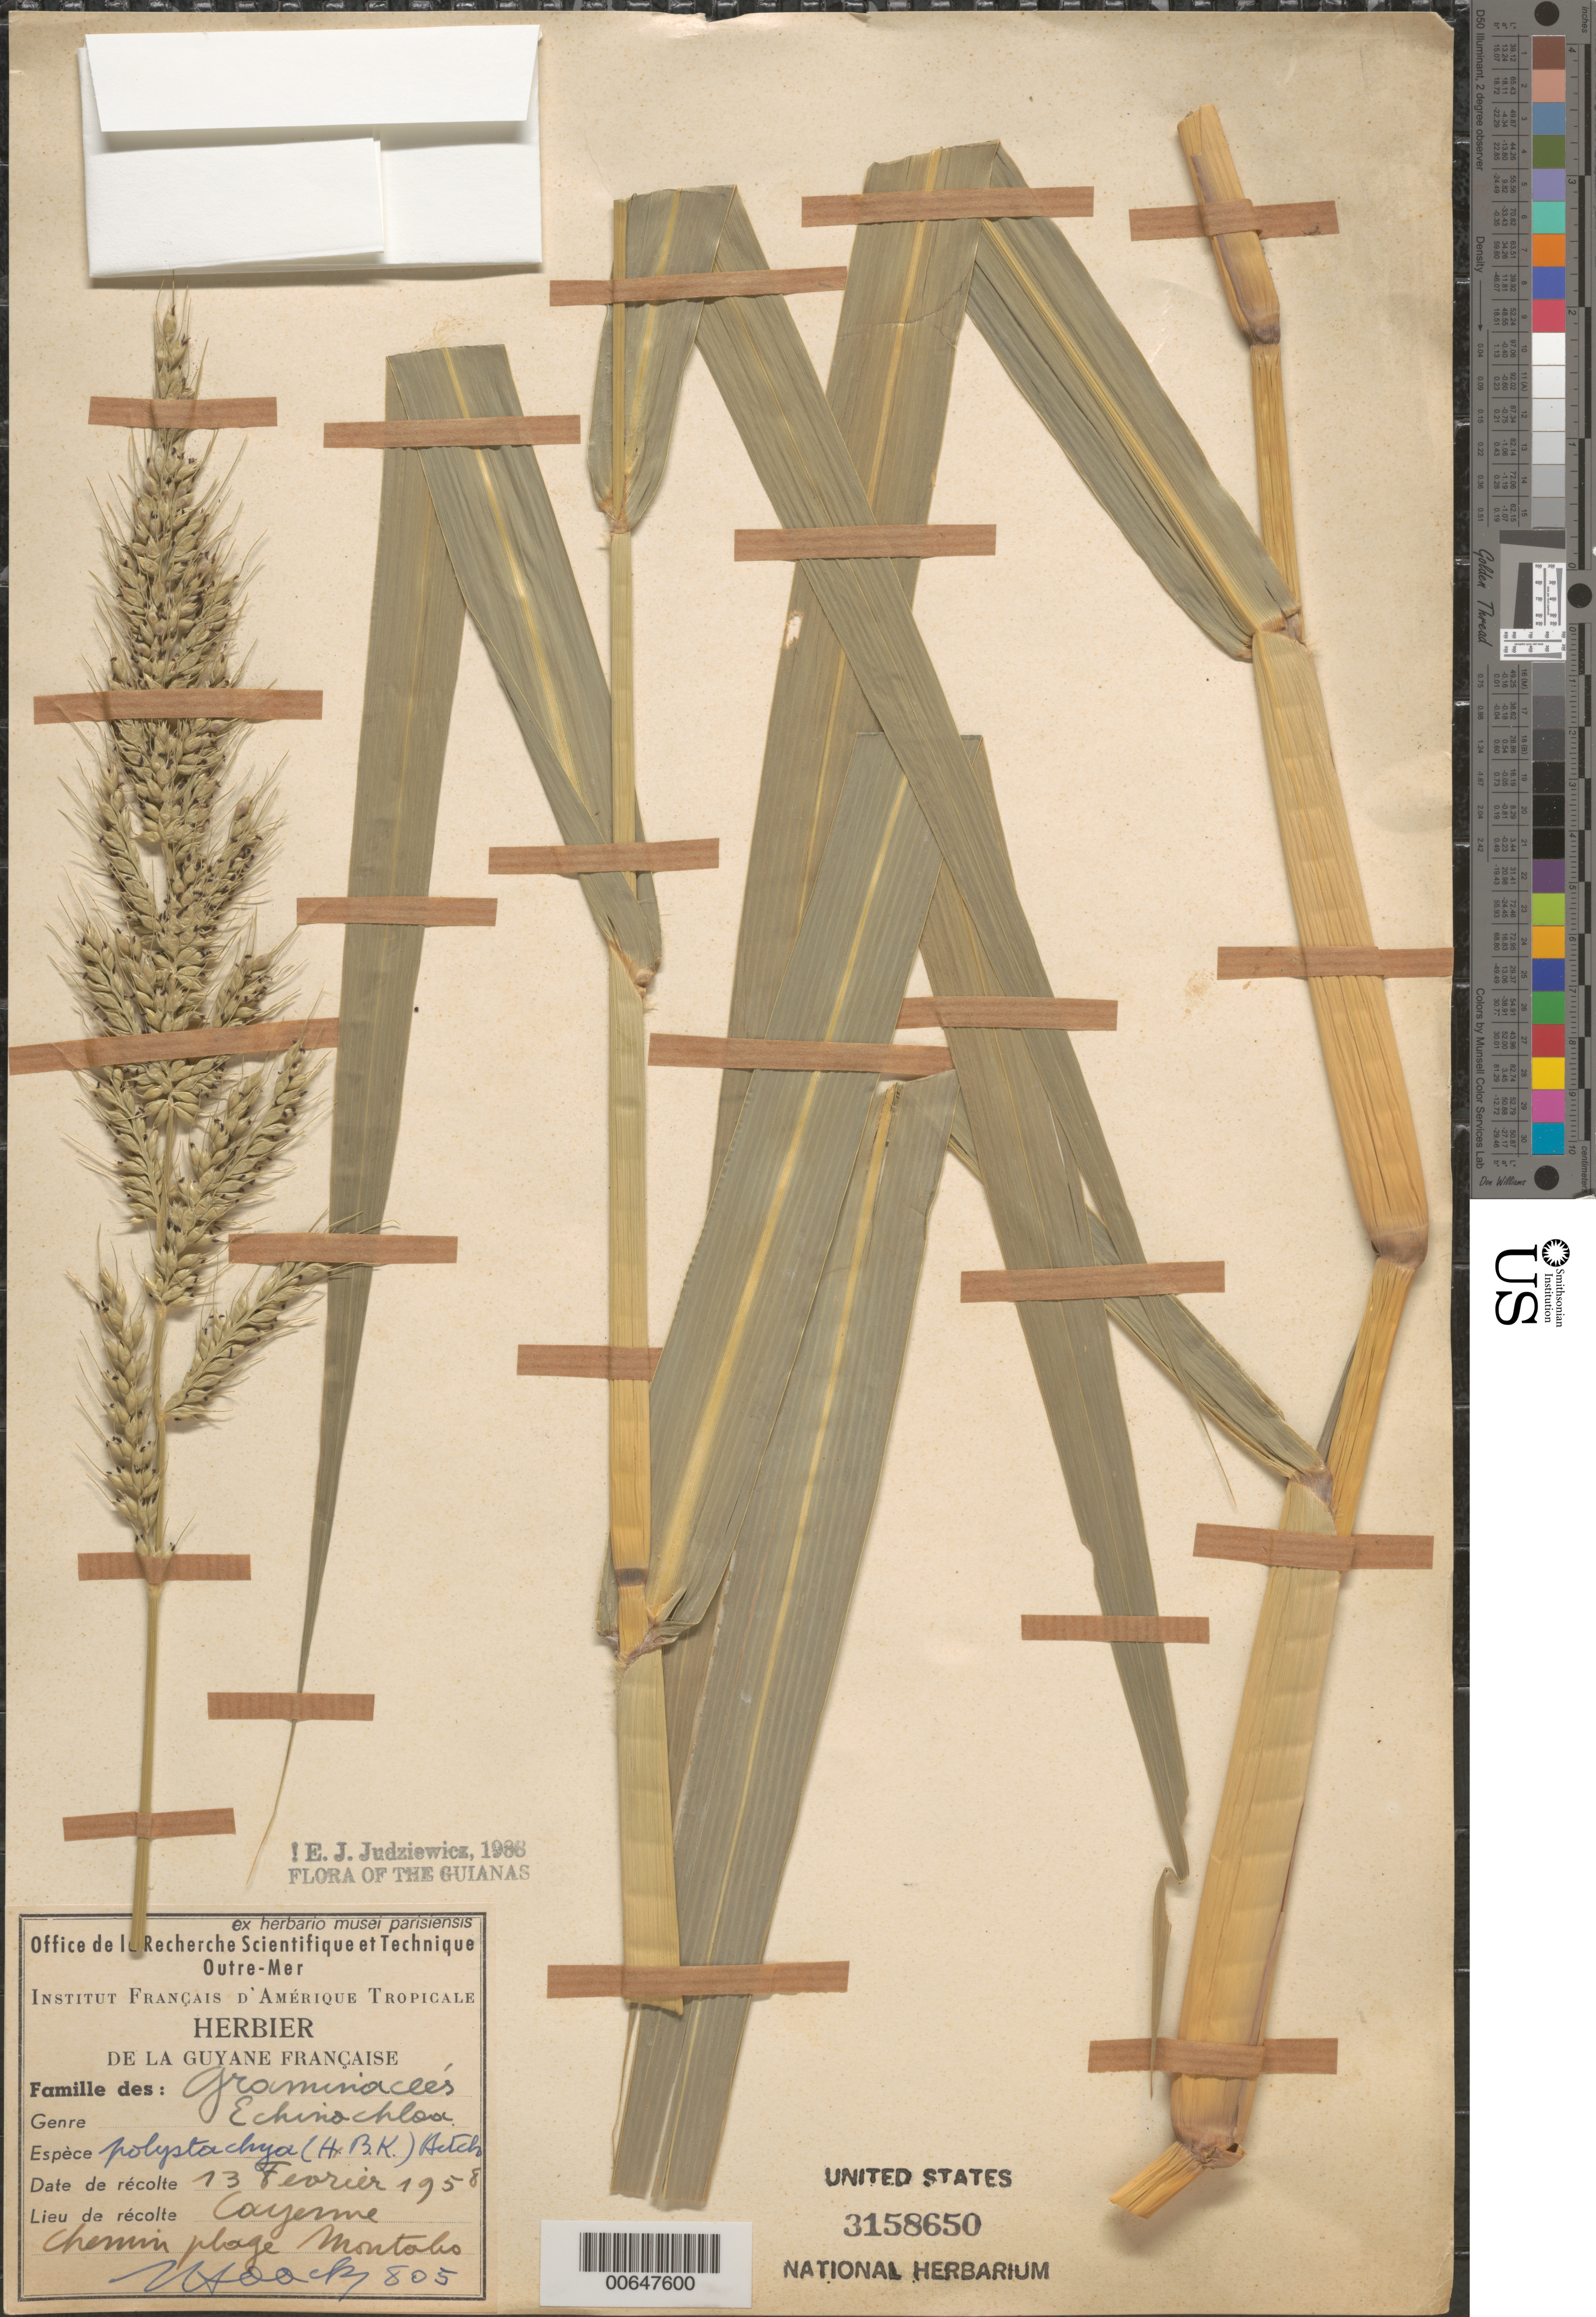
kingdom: Plantae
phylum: Tracheophyta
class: Liliopsida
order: Poales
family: Poaceae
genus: Echinochloa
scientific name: Echinochloa polystachya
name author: (Kunth) Hitchc.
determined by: Judziewicz, E. J.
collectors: J. Hoock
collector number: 805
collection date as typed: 13-Feb-58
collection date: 1958-02-13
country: French Guiana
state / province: Cayenne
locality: Cayenne, chemin de la plage de Montabo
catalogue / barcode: US 3158650